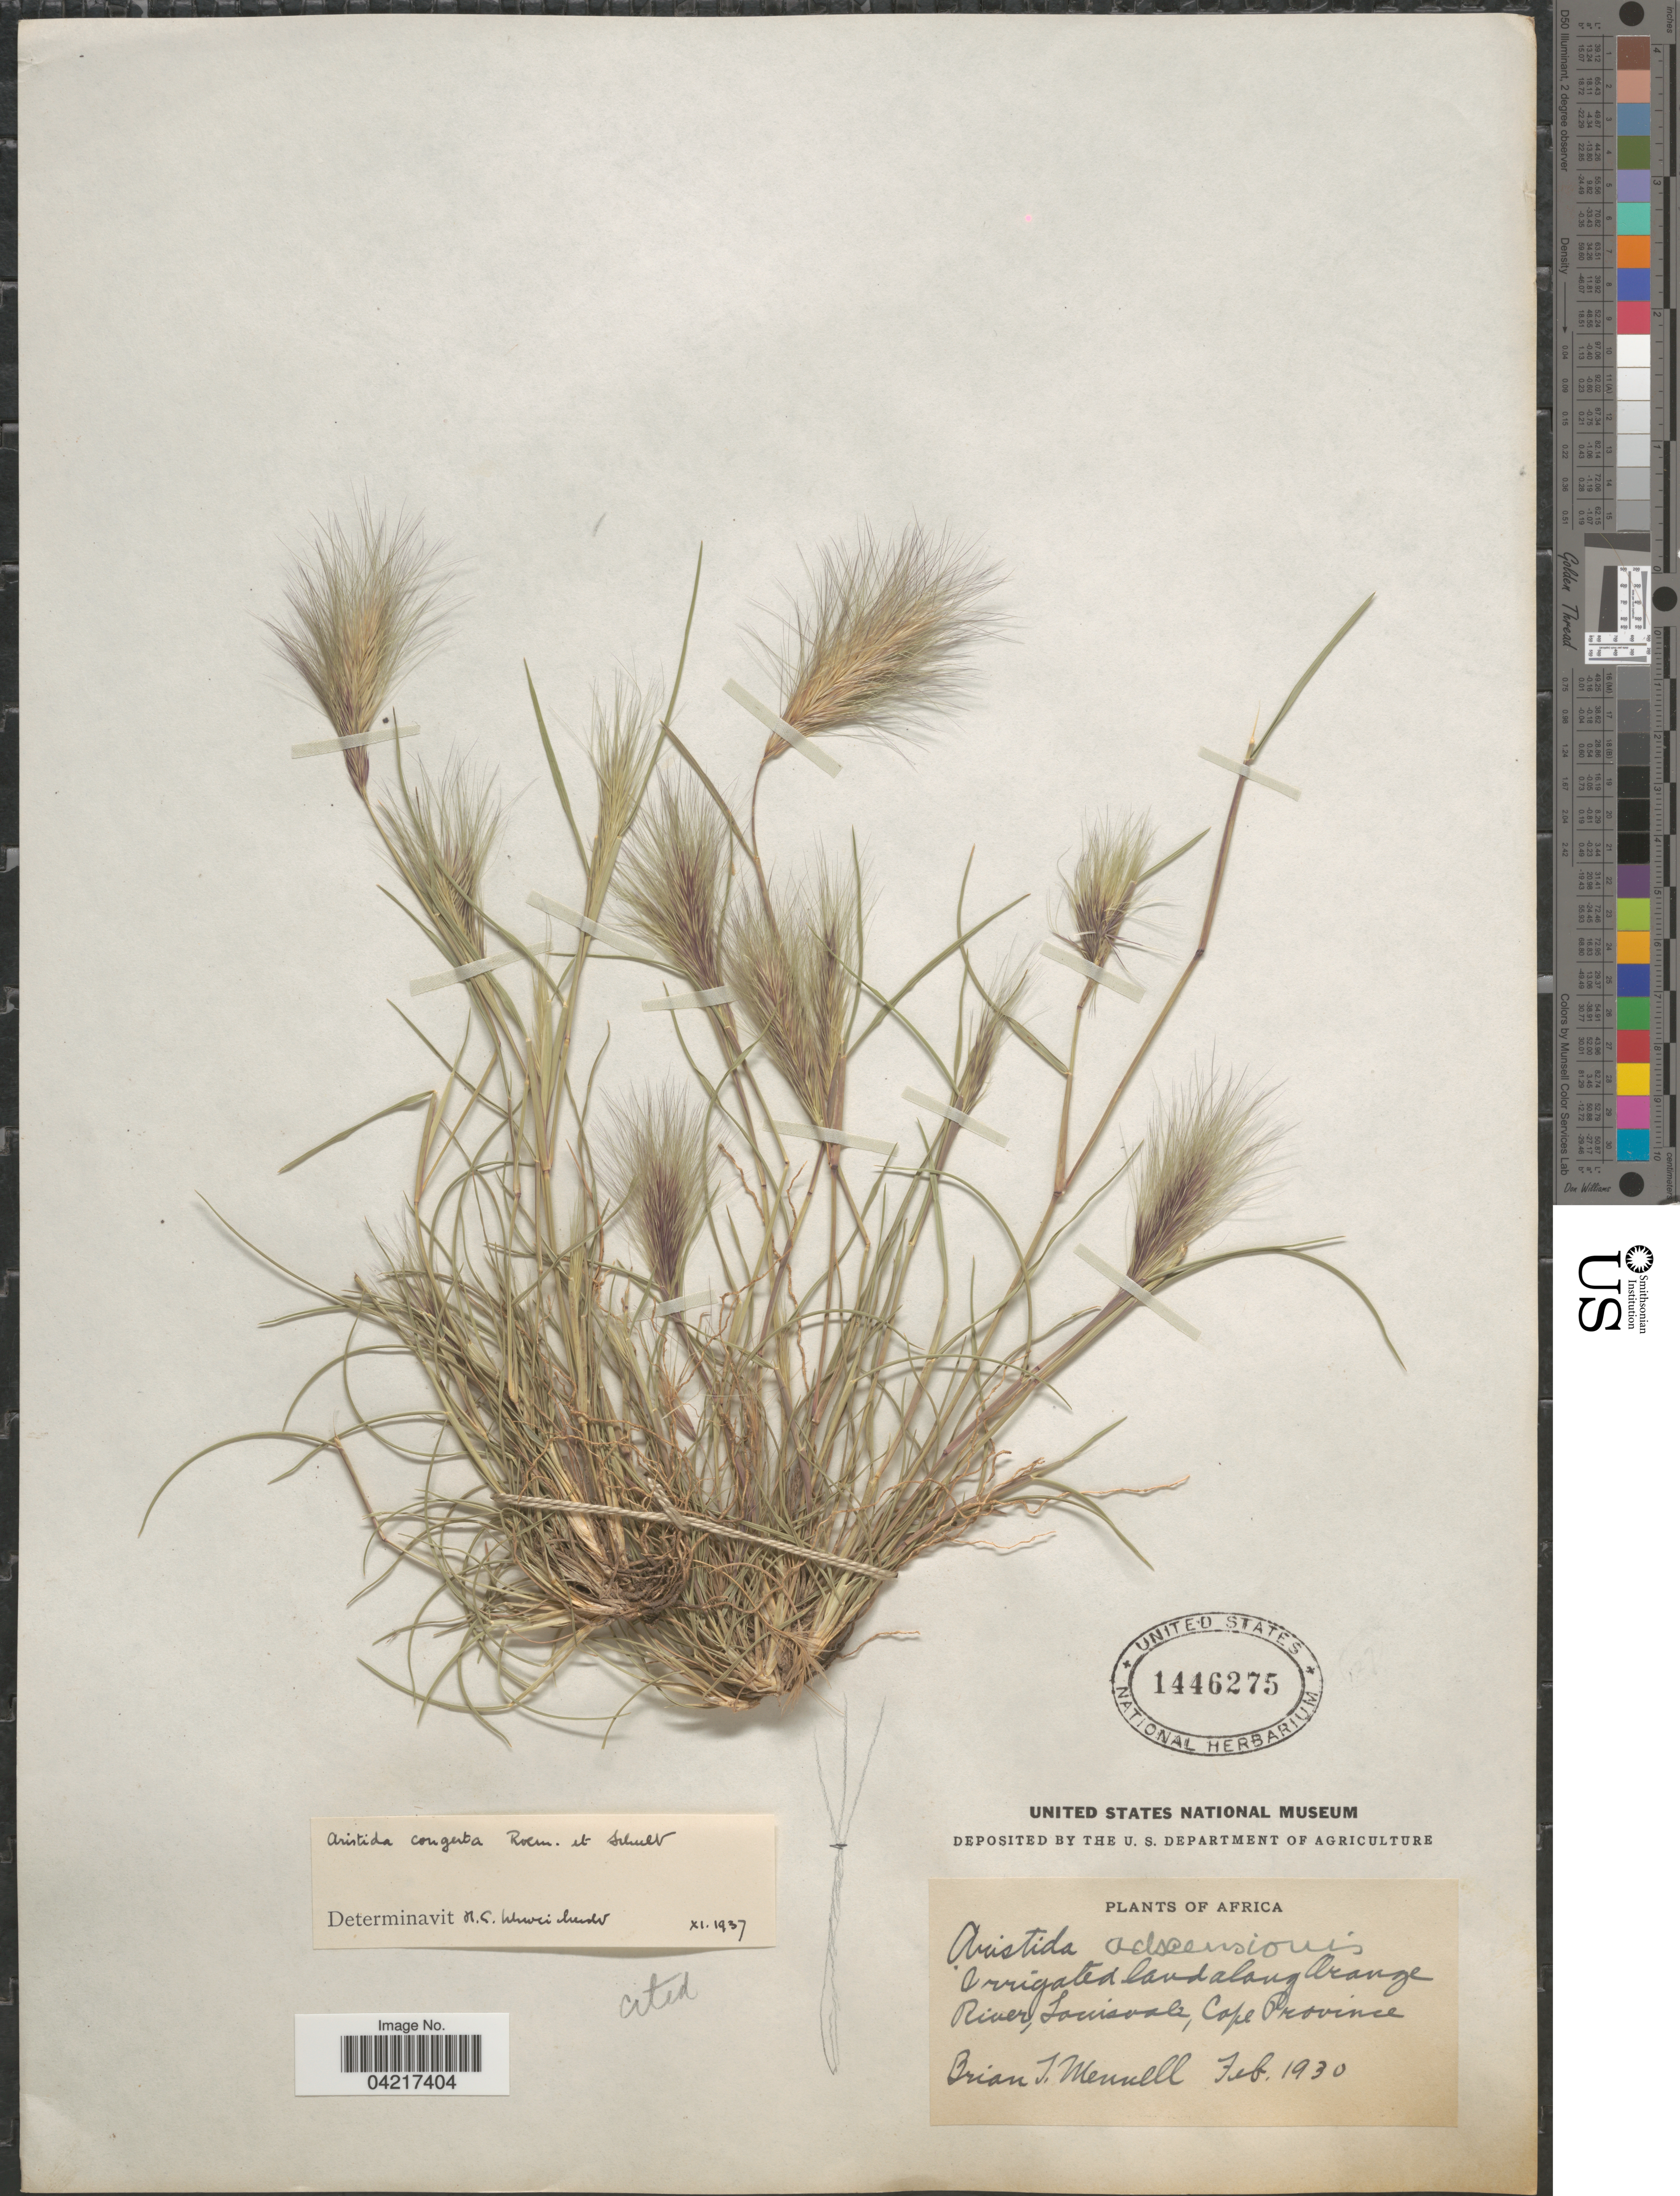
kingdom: Plantae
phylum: Tracheophyta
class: Liliopsida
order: Poales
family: Poaceae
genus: Aristida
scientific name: Aristida congesta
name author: Roem. & Schult.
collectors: B. Menuell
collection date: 1930-02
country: South Africa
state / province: Northern Cape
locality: Irrigated land along Orange River, Louisvale.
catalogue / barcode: US 1446275